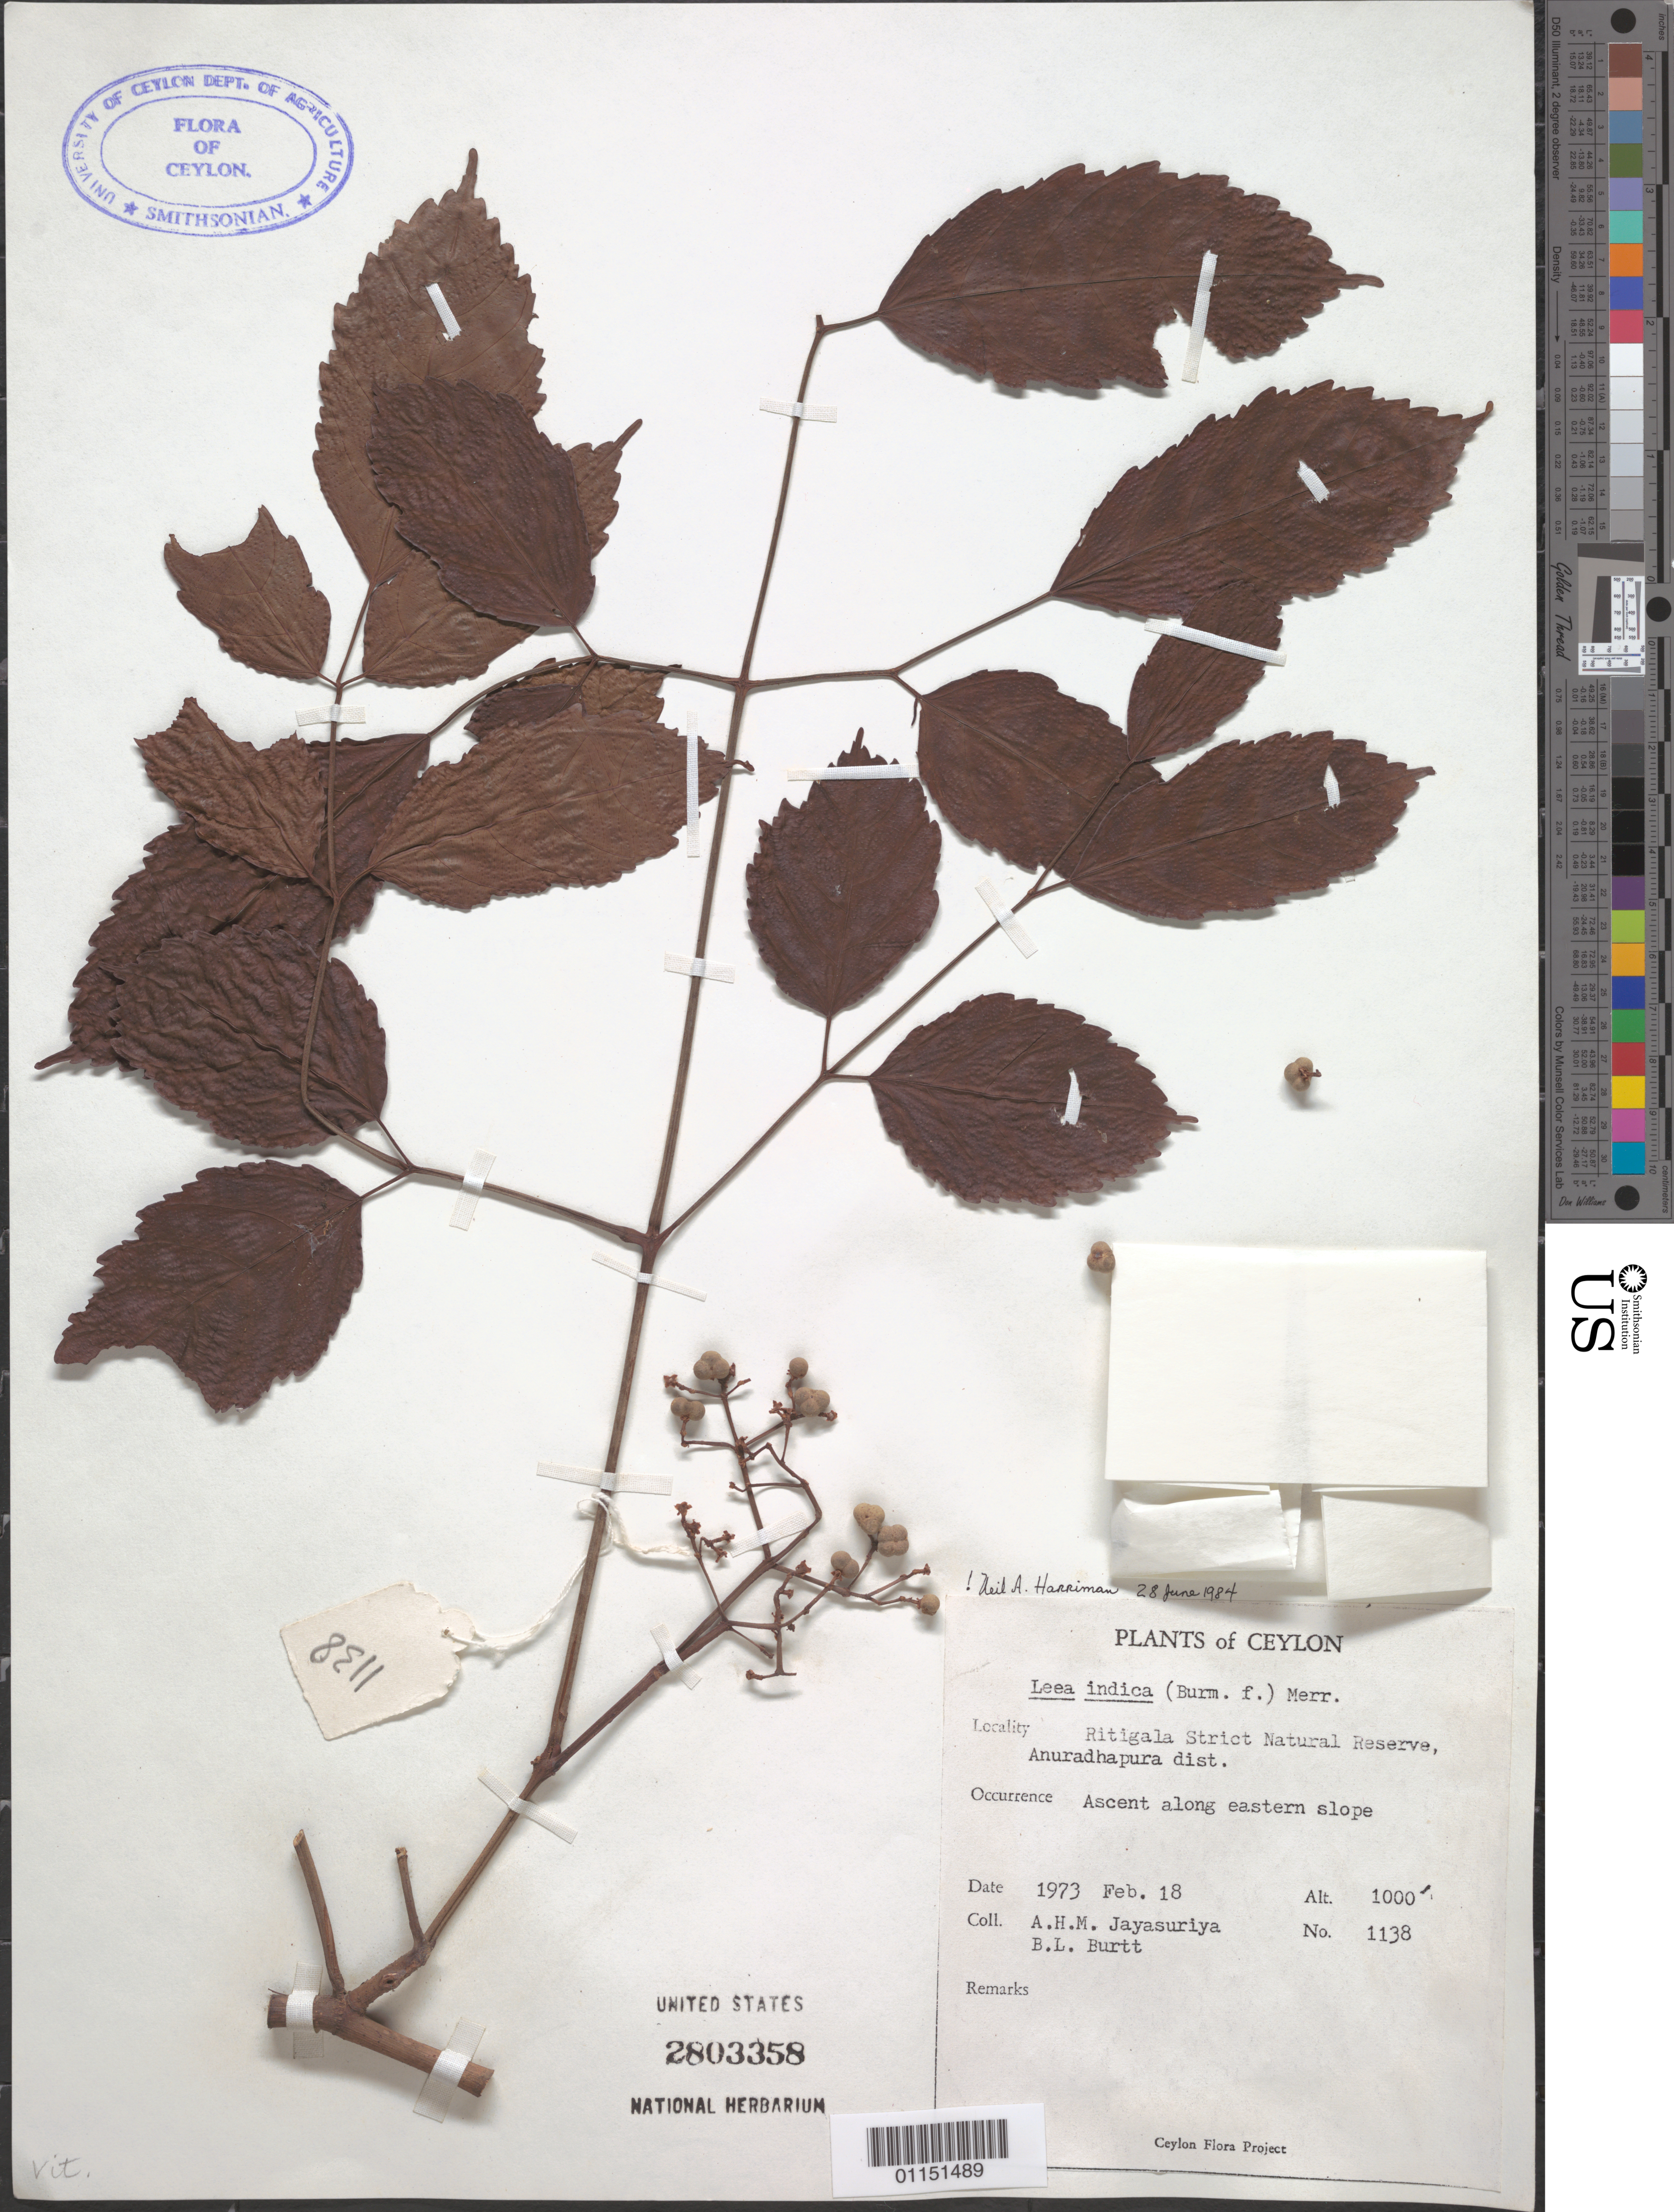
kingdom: Plantae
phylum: Tracheophyta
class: Magnoliopsida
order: Vitales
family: Vitaceae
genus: Leea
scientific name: Leea indica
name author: (Burm. f.) Merr.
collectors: A. H. Jayasuriya & B. L. Burtt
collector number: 1138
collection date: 1973-02-18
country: Sri Lanka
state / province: North Central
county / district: Anuradhapura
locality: Ritigala Strict Natural Reserve.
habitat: Ascent along eastern slope.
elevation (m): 305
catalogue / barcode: US 2803358